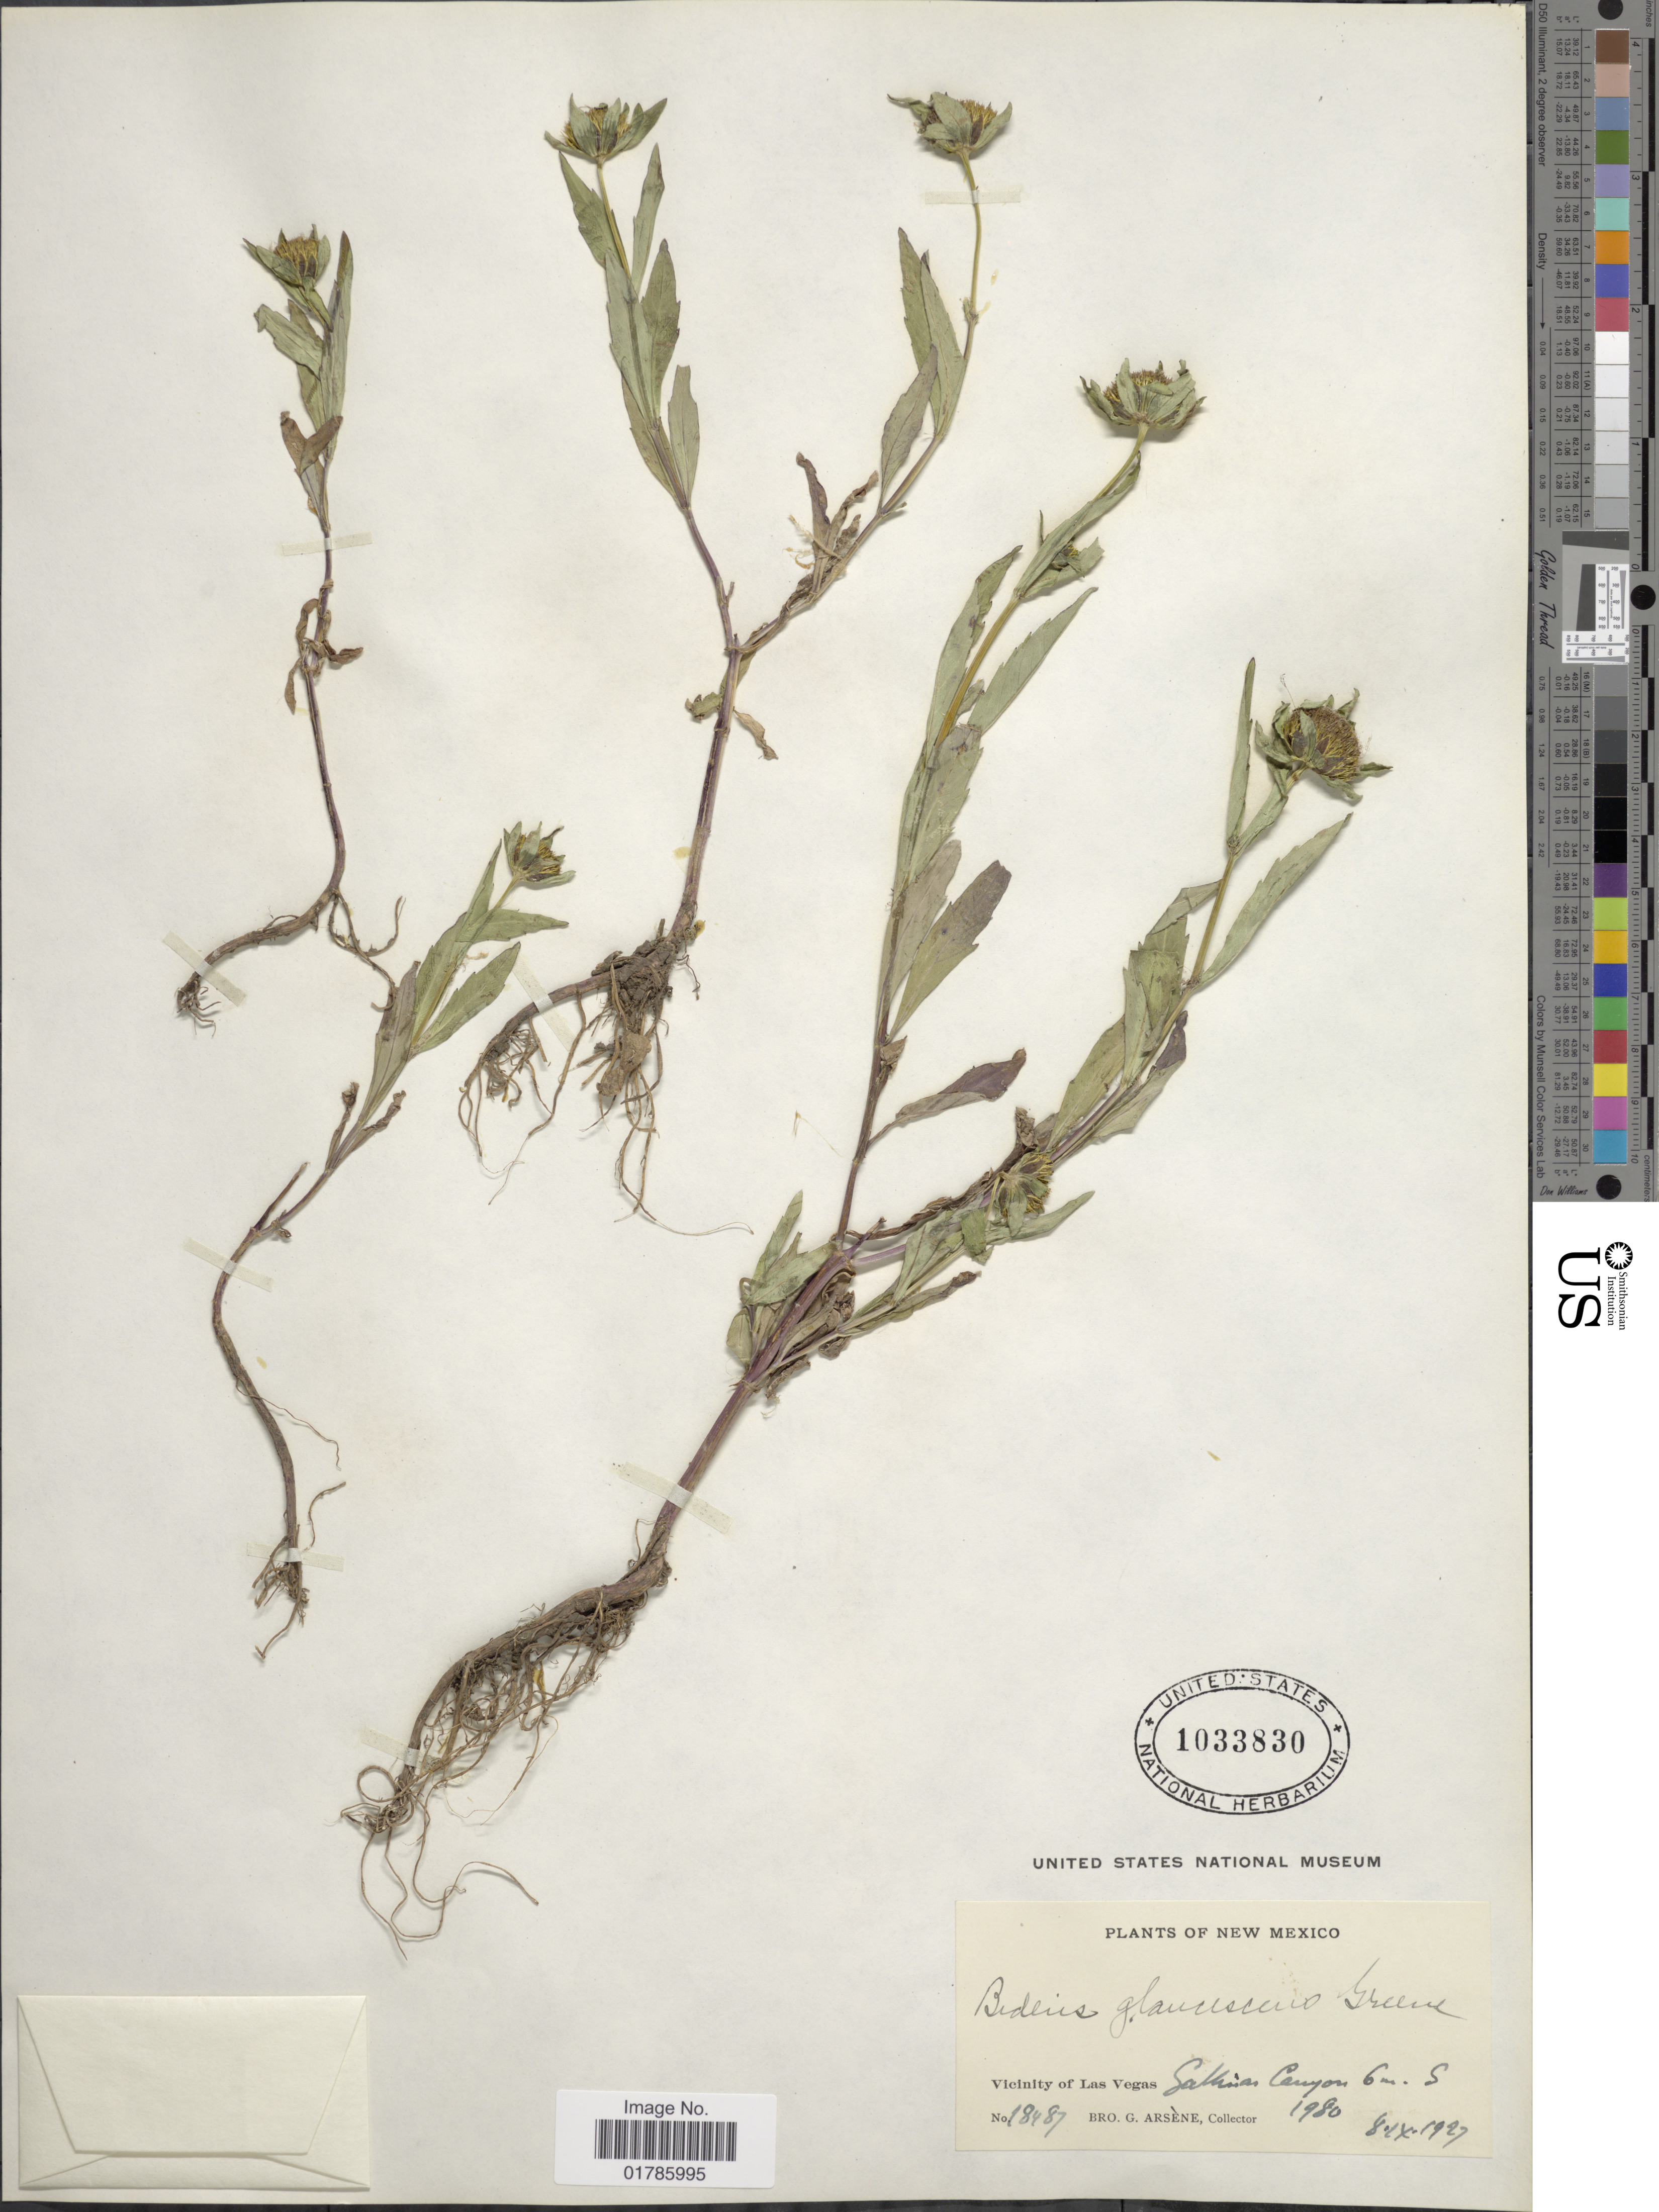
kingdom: Plantae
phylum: Tracheophyta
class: Magnoliopsida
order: Asterales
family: Asteraceae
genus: Bidens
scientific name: Bidens cernua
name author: L.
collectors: Bro. G. Arsène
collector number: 18487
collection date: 1927-09-08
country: United States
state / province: New Mexico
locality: Vicinity of Las Vegas, Gallinas Canyon 6 m. S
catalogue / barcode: US 1033830